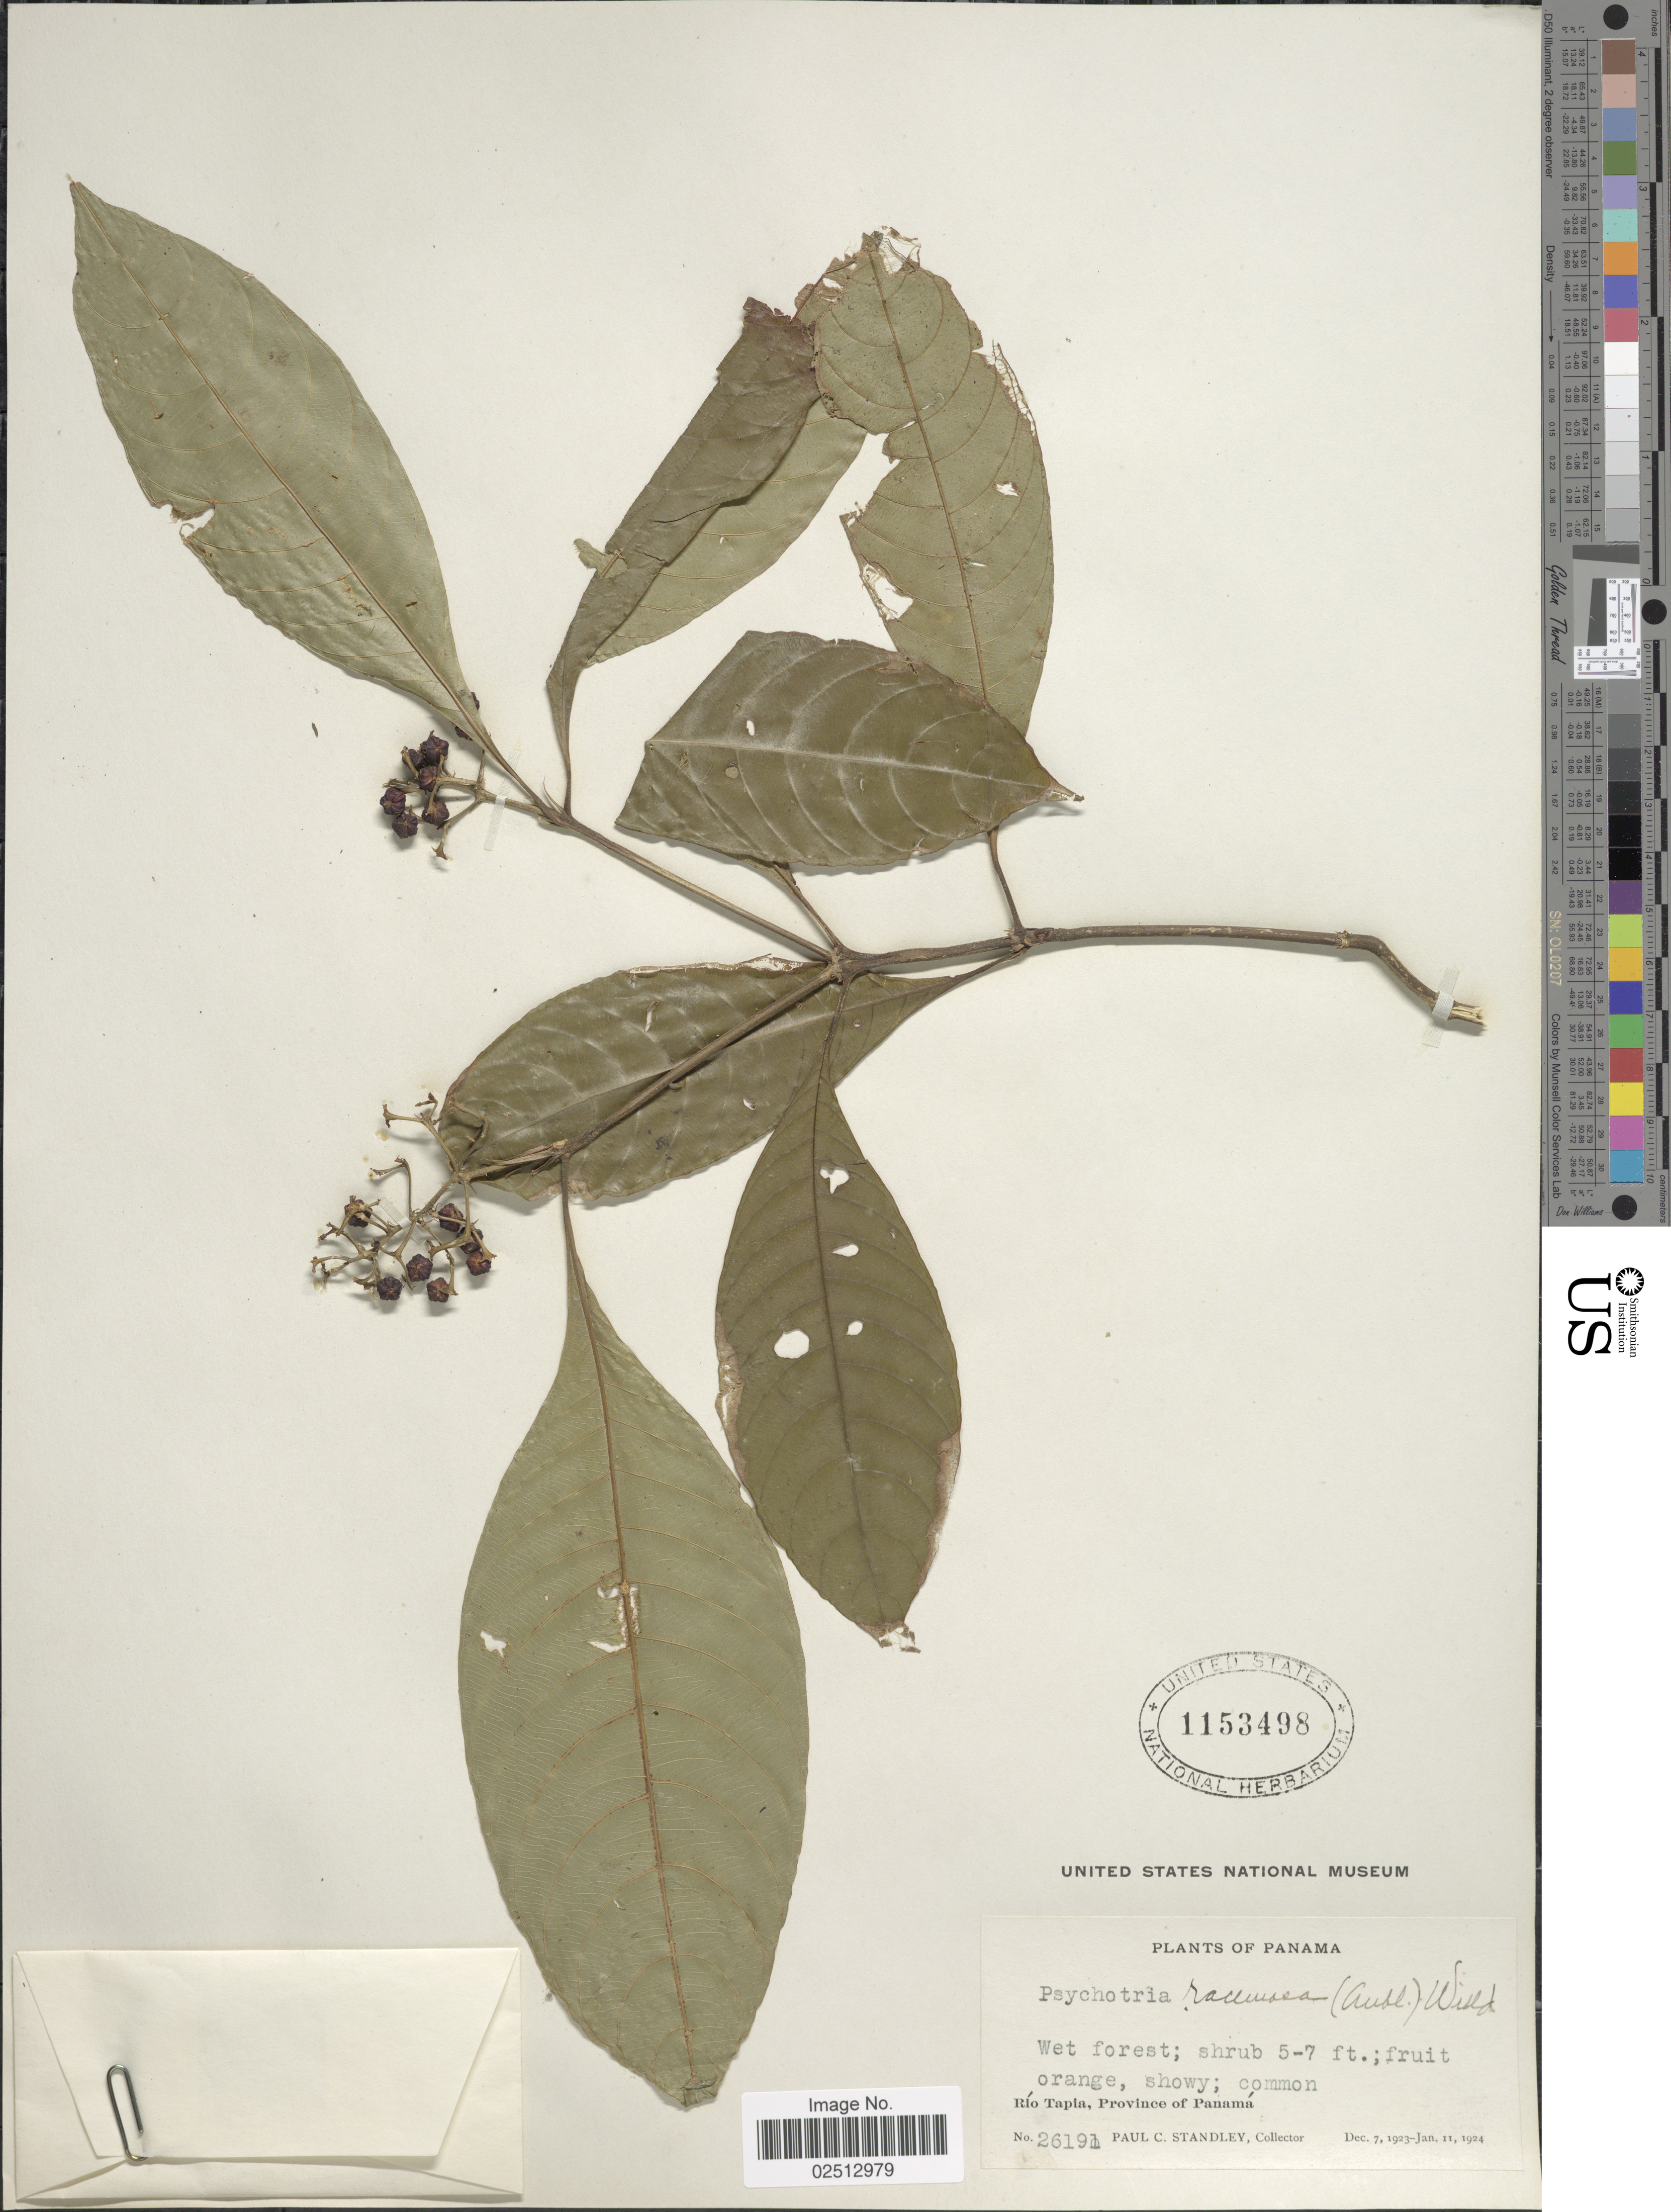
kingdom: Plantae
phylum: Tracheophyta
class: Magnoliopsida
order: Gentianales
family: Rubiaceae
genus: Psychotria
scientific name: Psychotria racemosa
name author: (Aubl.) Raeuschel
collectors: P. C. Standley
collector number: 26191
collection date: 1923-12-07/1924-01-11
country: Panama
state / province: Panamá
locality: Rio Tapia, Province of Panama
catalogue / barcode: US 1153498